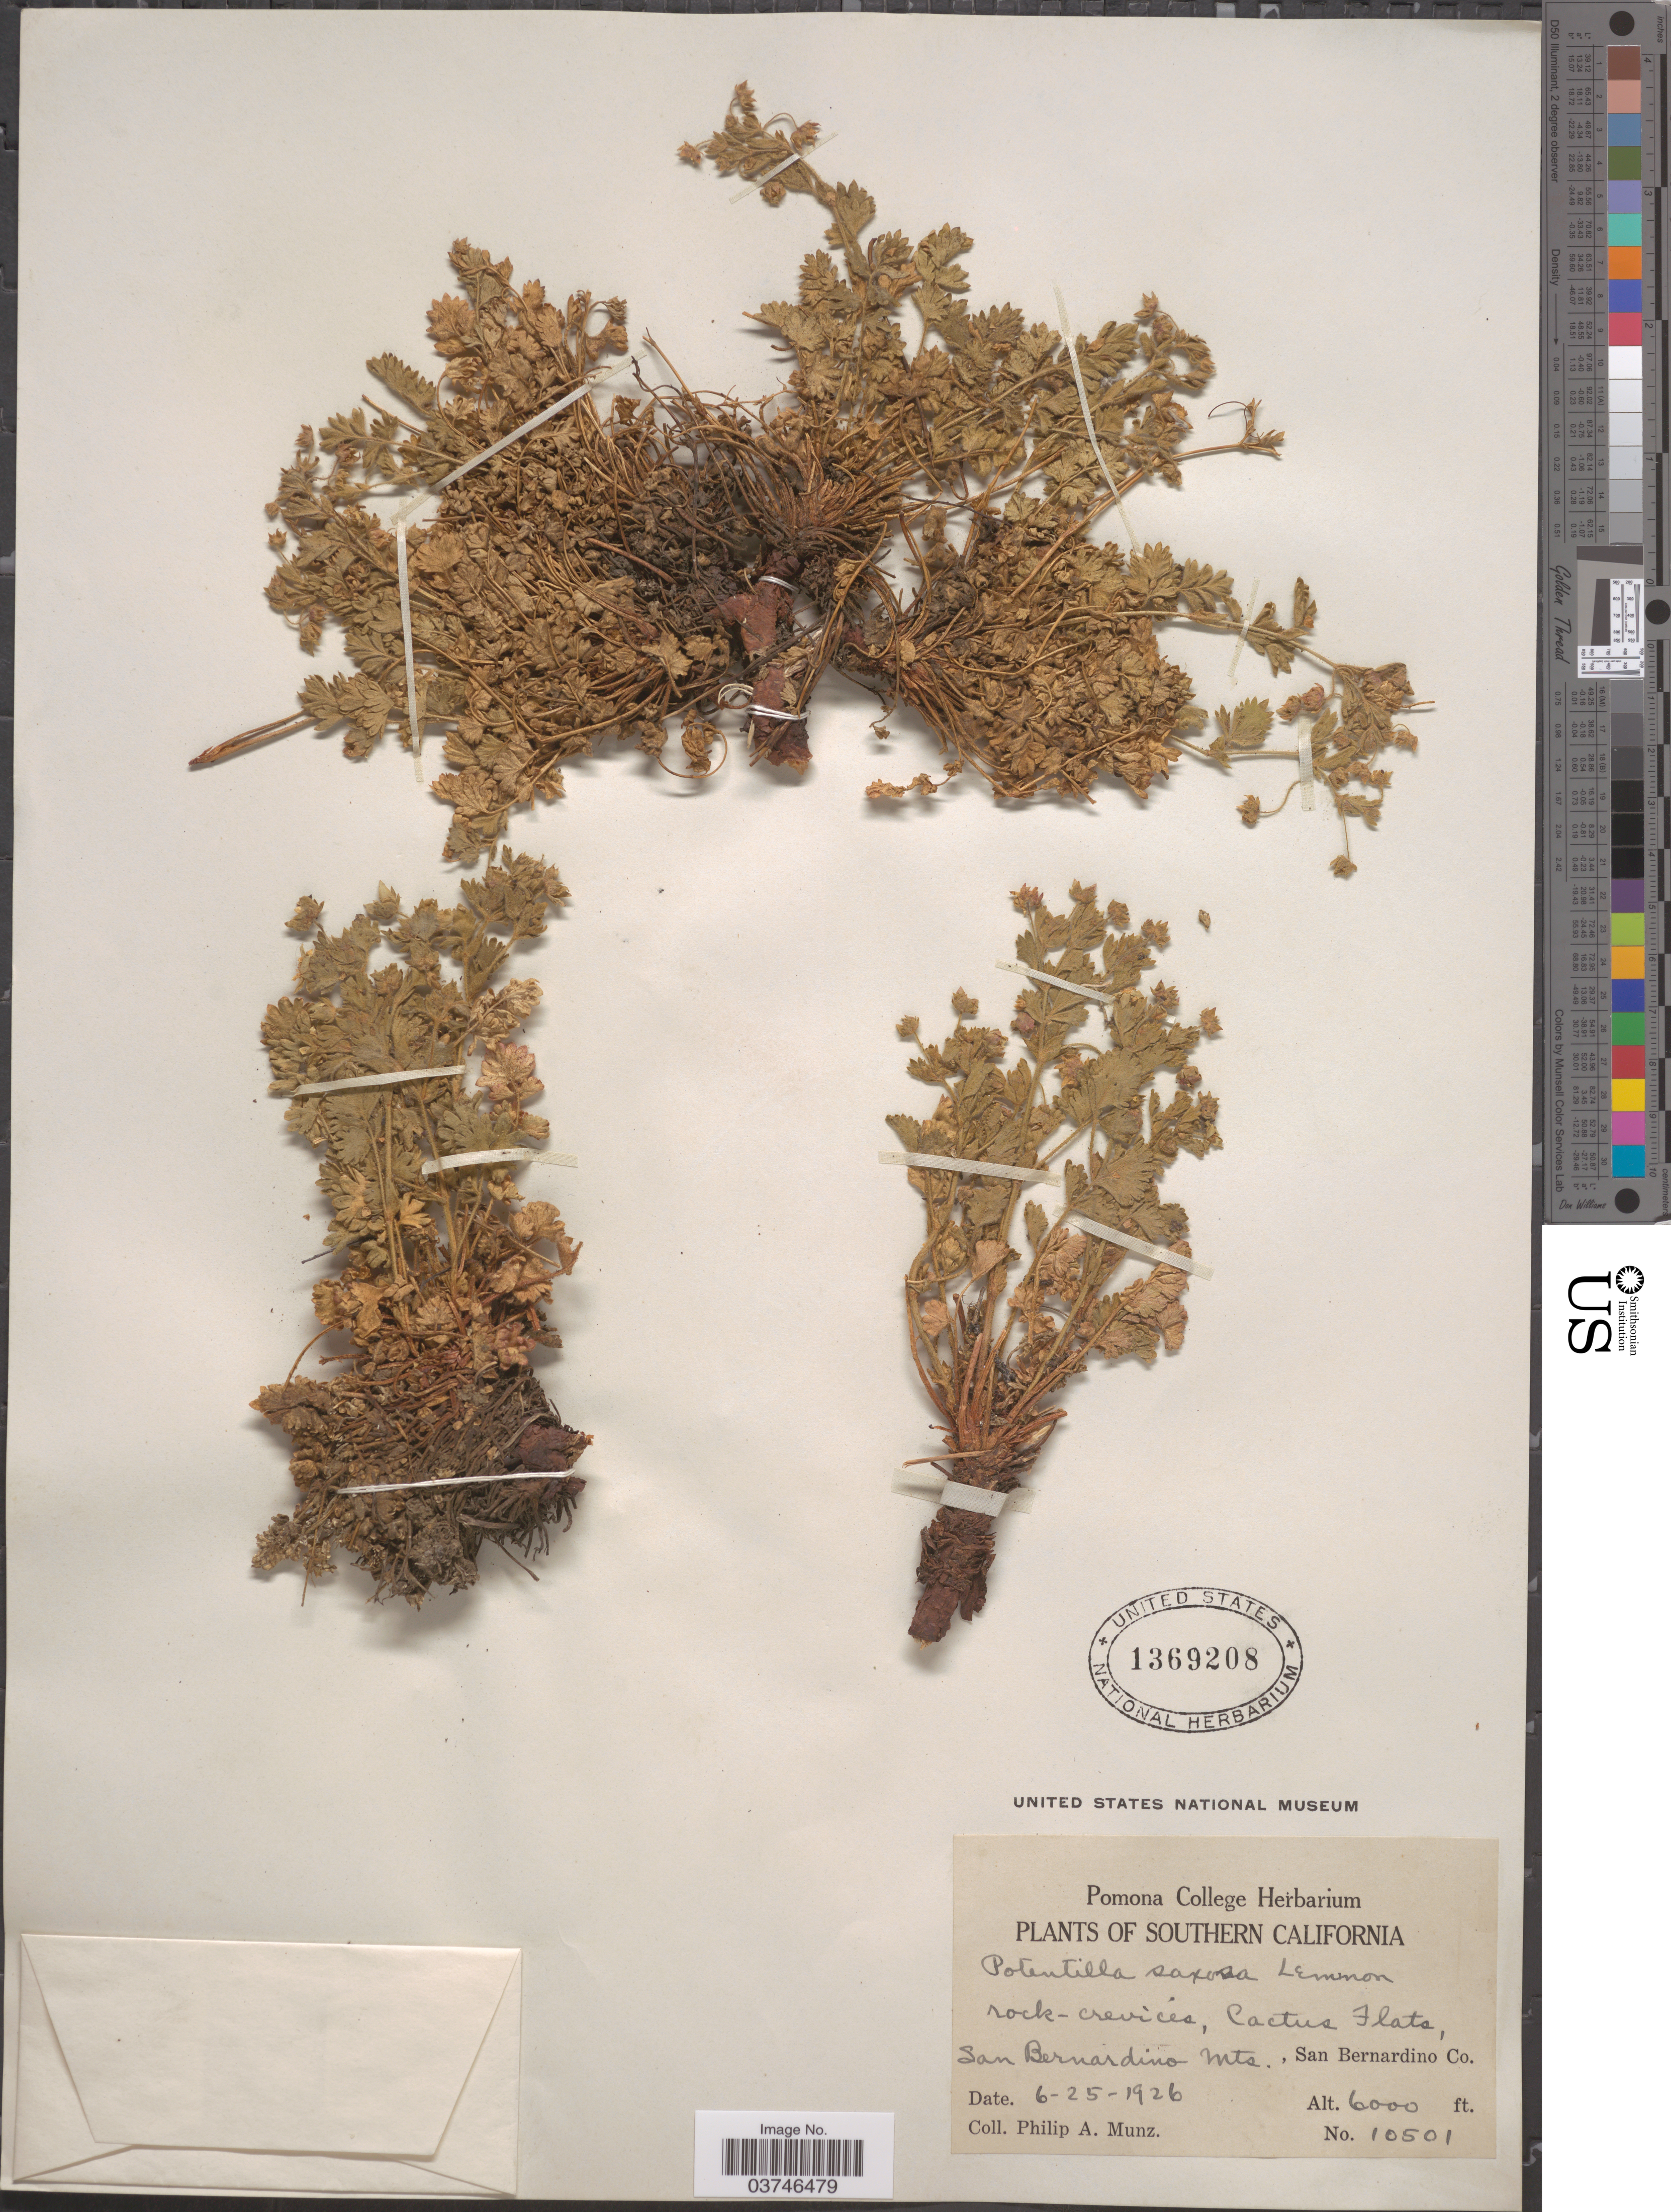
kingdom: Plantae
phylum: Tracheophyta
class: Magnoliopsida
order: Rosales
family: Rosaceae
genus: Potentilla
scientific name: Potentilla saxosa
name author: Lemmon & S.A. Lemmon ex Greene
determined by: Strong, Mark T., (BOT), Smithsonian Institution - National Museum of Natural History (UNITED STATES)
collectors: P. A. Munz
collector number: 10501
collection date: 1926-06-25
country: United States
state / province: California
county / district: San Bernardino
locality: Southern California. Cactus Flats, San Bernardino Mts, San Bernardino Co.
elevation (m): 1829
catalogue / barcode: US 1369208